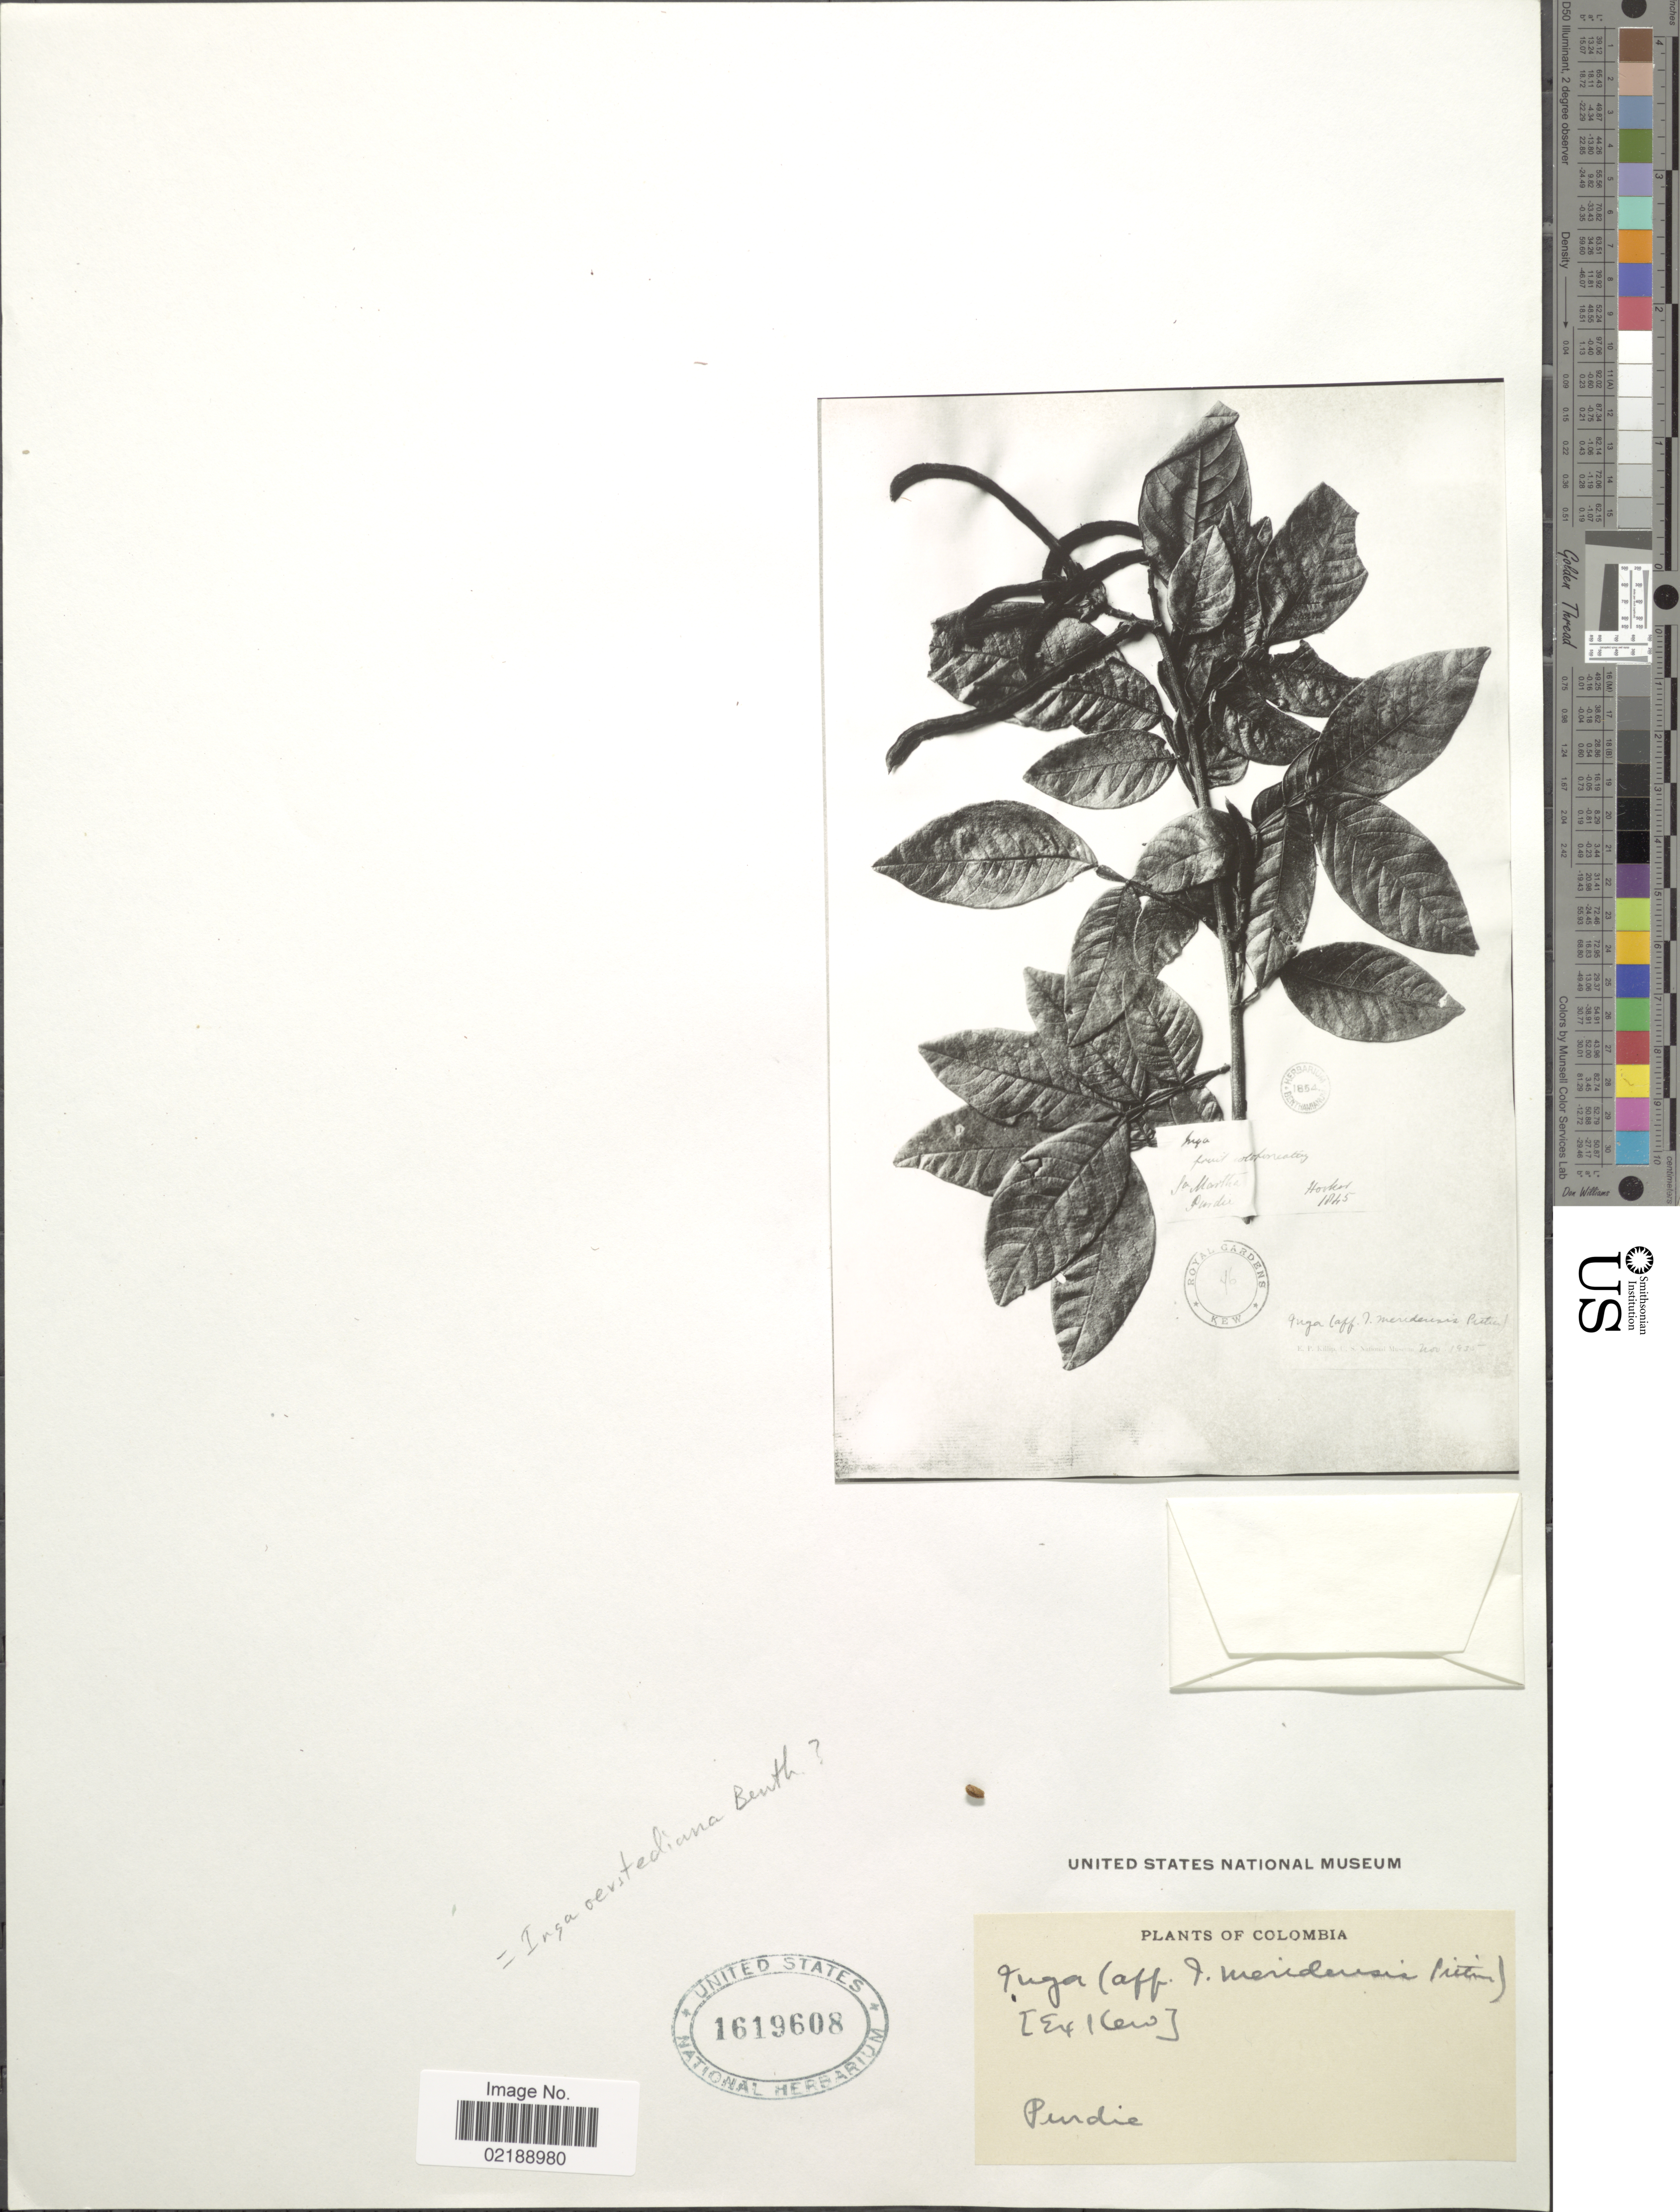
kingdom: Plantae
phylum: Tracheophyta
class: Magnoliopsida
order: Fabales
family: Fabaceae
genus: Inga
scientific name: Inga oerstediana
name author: Benth.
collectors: -. Purdie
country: Colombia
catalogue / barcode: US 1619608